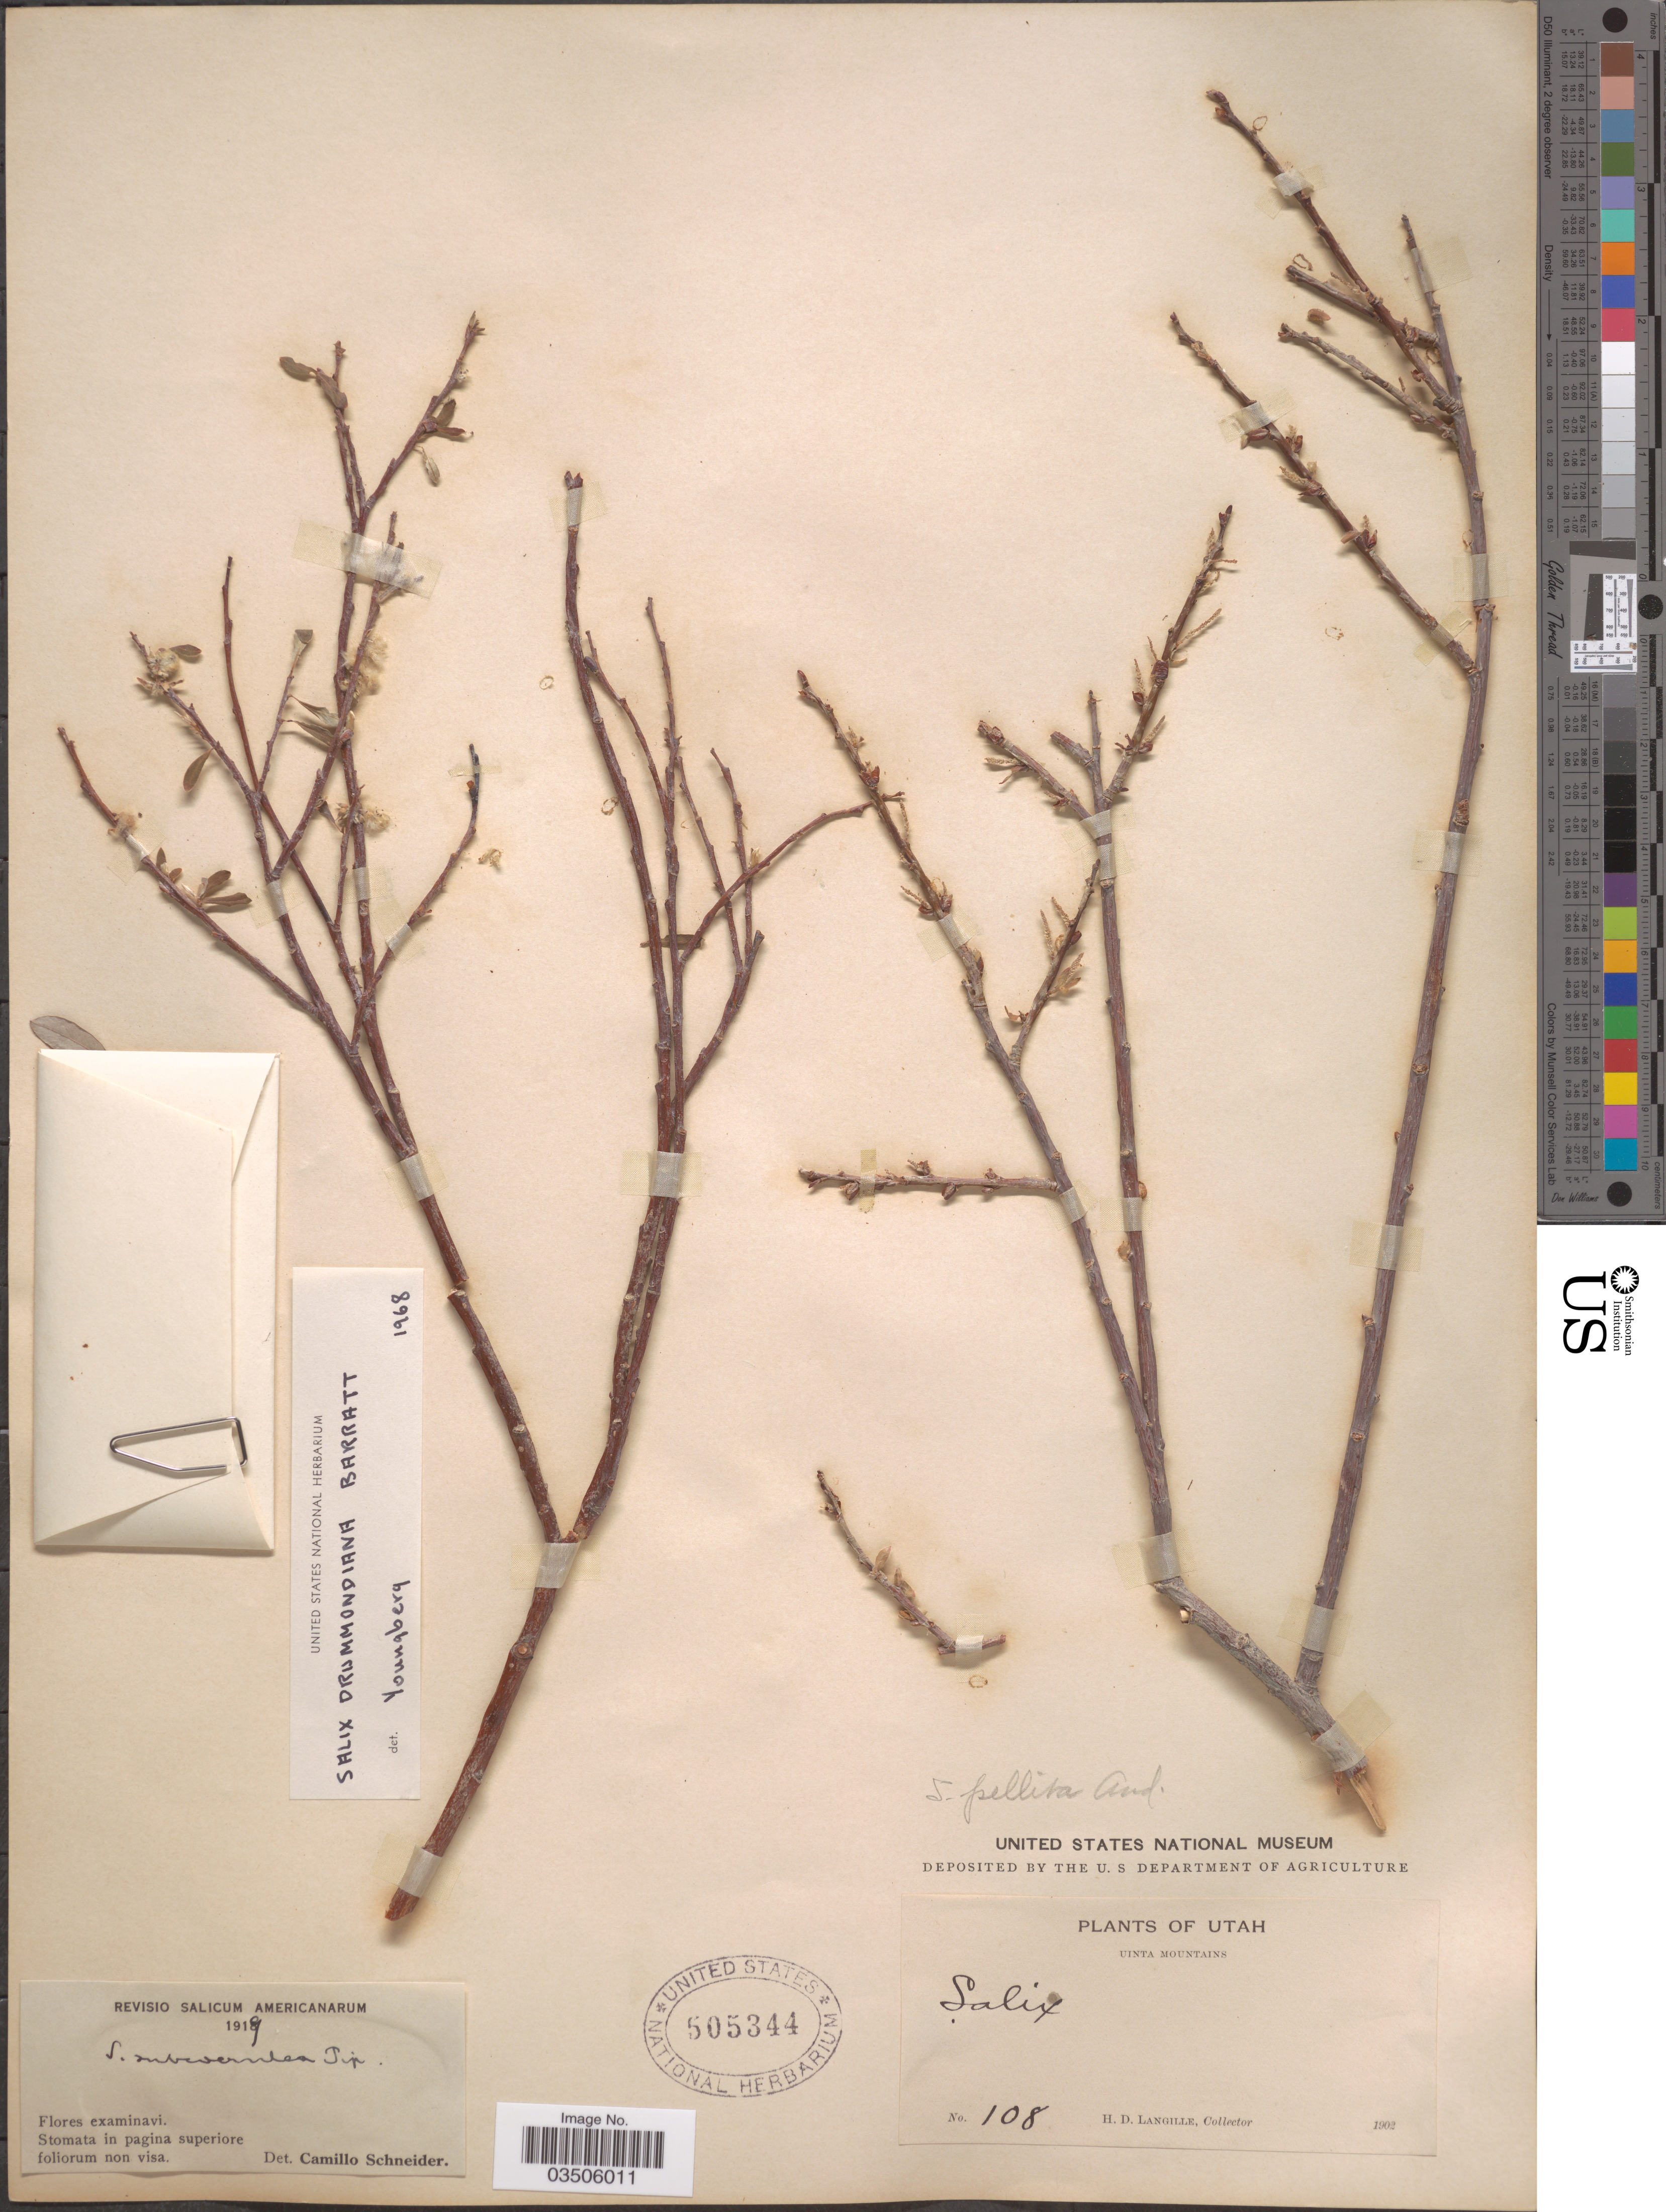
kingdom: Plantae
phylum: Tracheophyta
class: Magnoliopsida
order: Malpighiales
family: Salicaceae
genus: Salix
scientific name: Salix subcoerulea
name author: Piper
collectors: H. Langille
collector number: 108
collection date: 1902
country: United States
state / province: Utah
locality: Uinta Mountains.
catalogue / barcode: US 505344